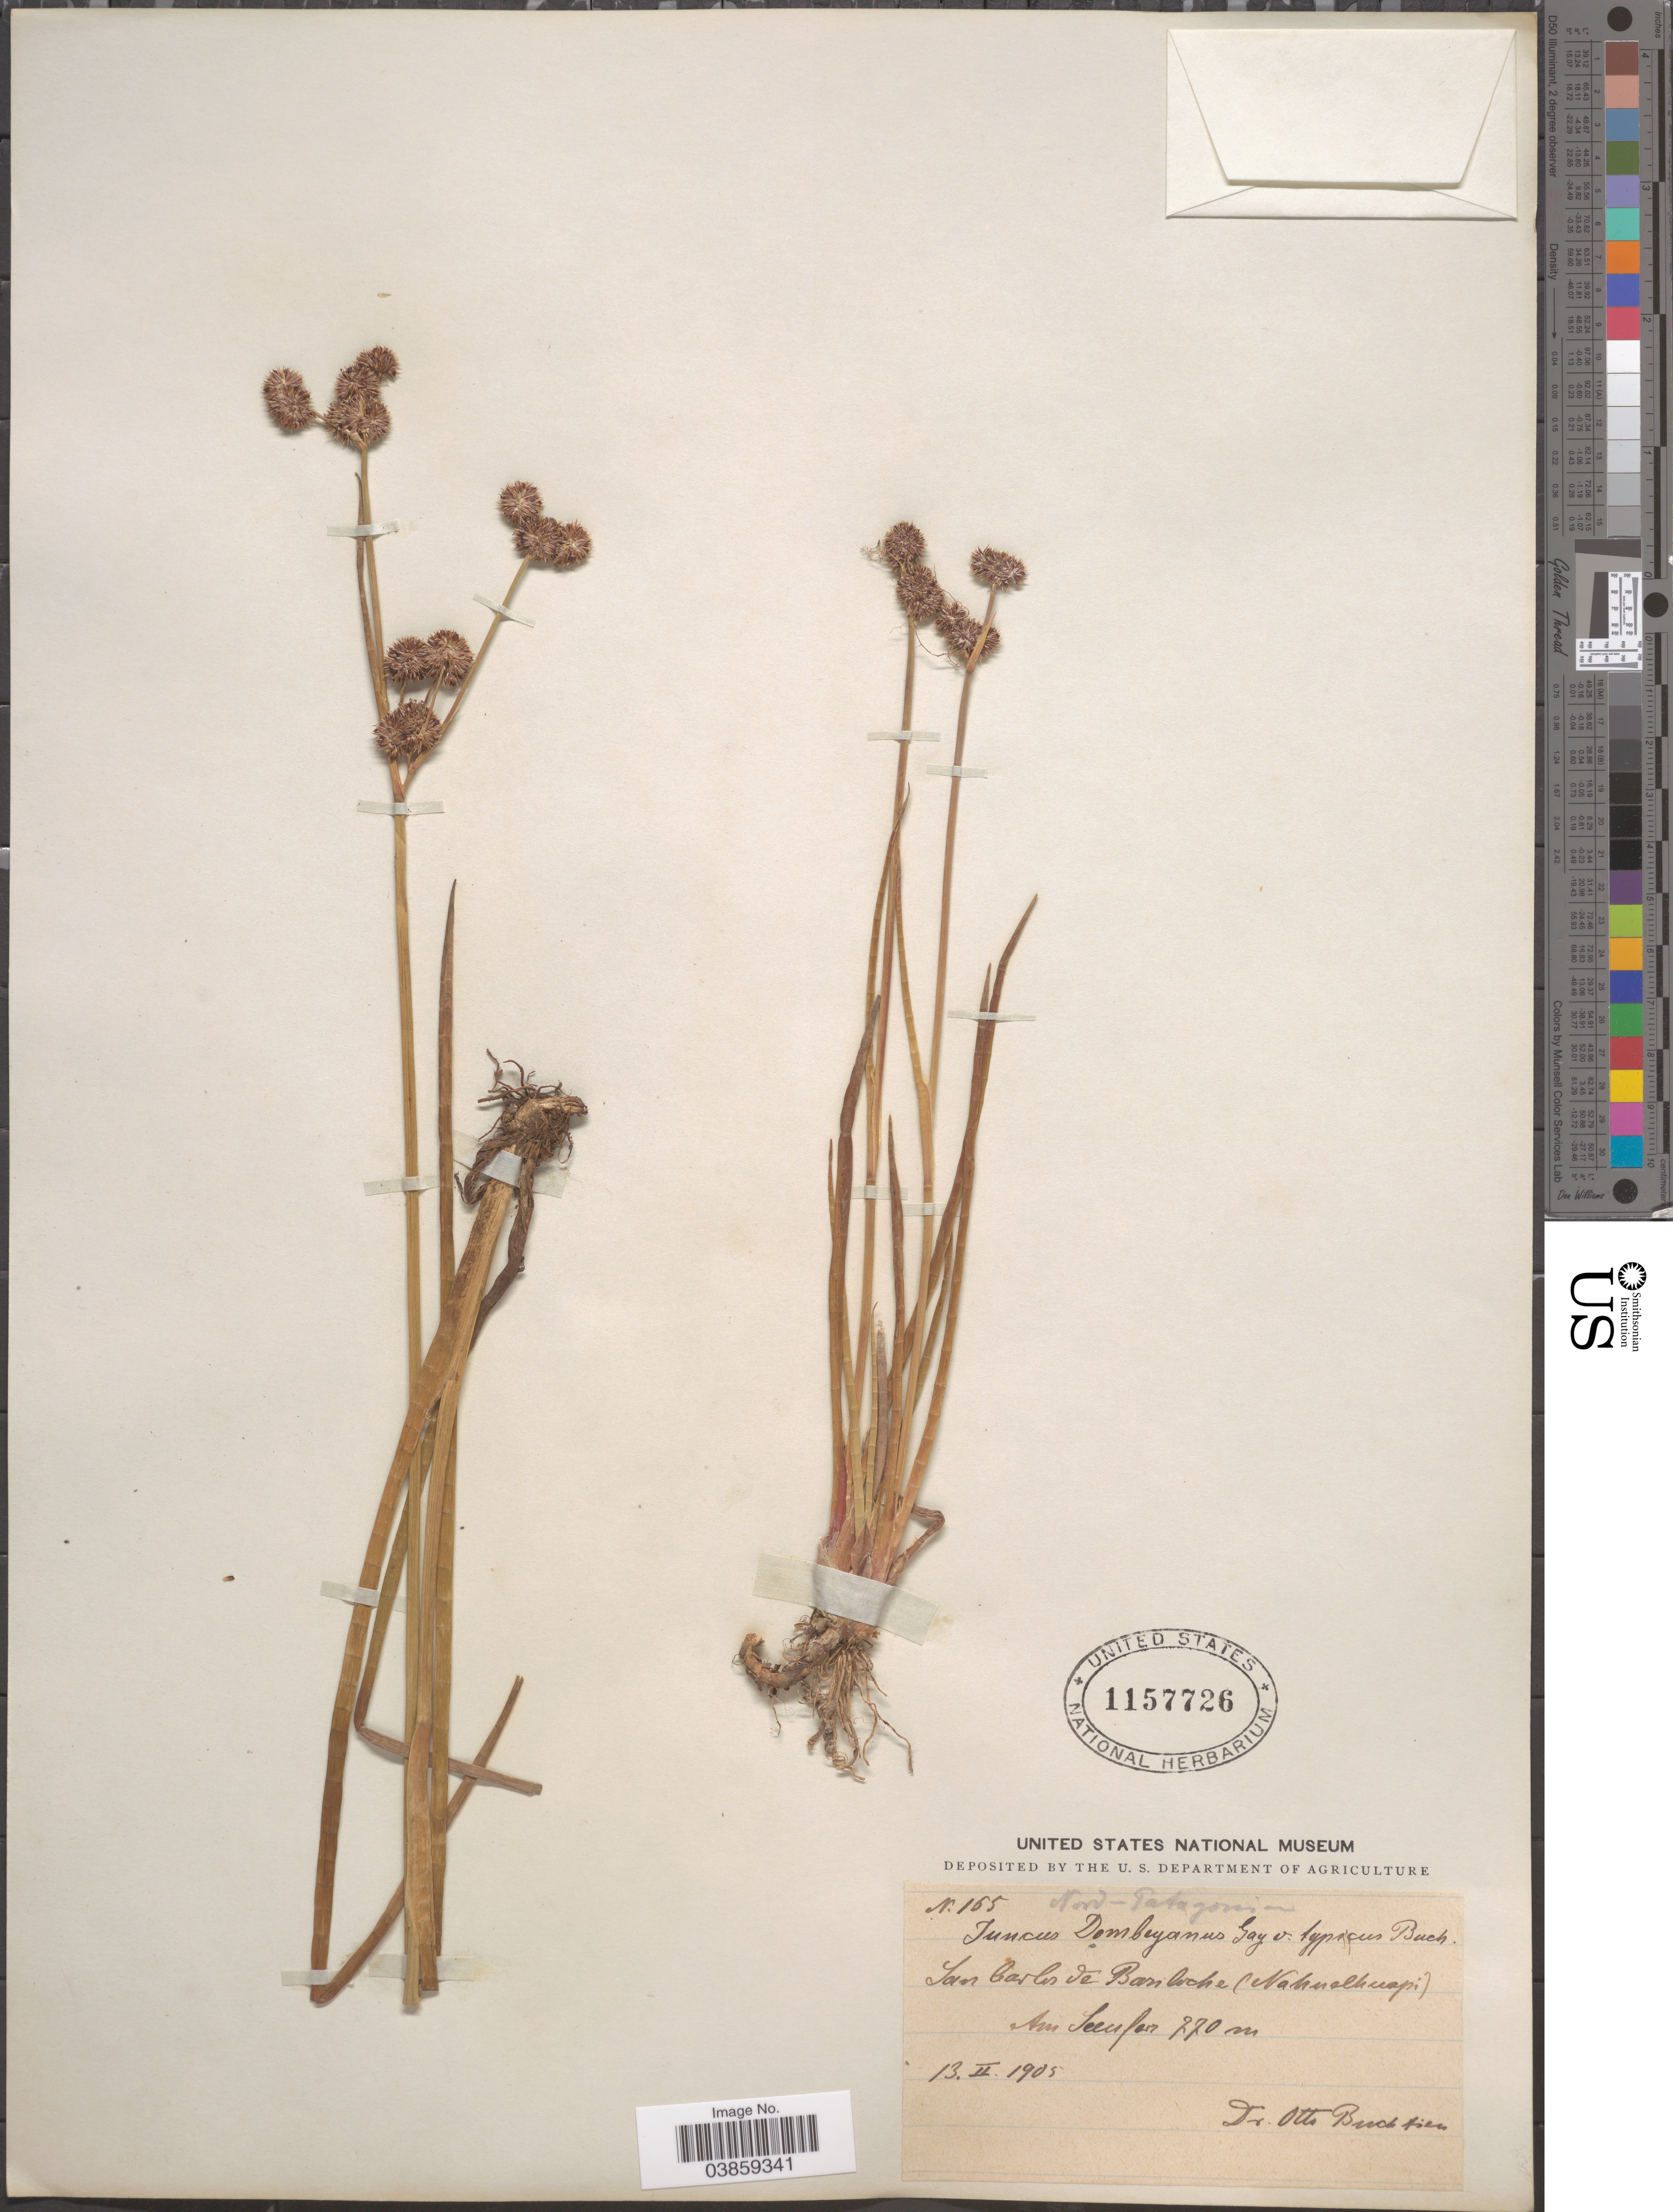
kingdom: Plantae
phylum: Tracheophyta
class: Liliopsida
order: Poales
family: Juncaceae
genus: Juncus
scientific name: Juncus dombeyanus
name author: J. Gay ex Laharpe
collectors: O. Buchtien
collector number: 165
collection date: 1905-02-13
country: Argentina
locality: Nord-Patagonian. San Carlos de Bariloche (Nahualhuapi).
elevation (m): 770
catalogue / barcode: US 1157726